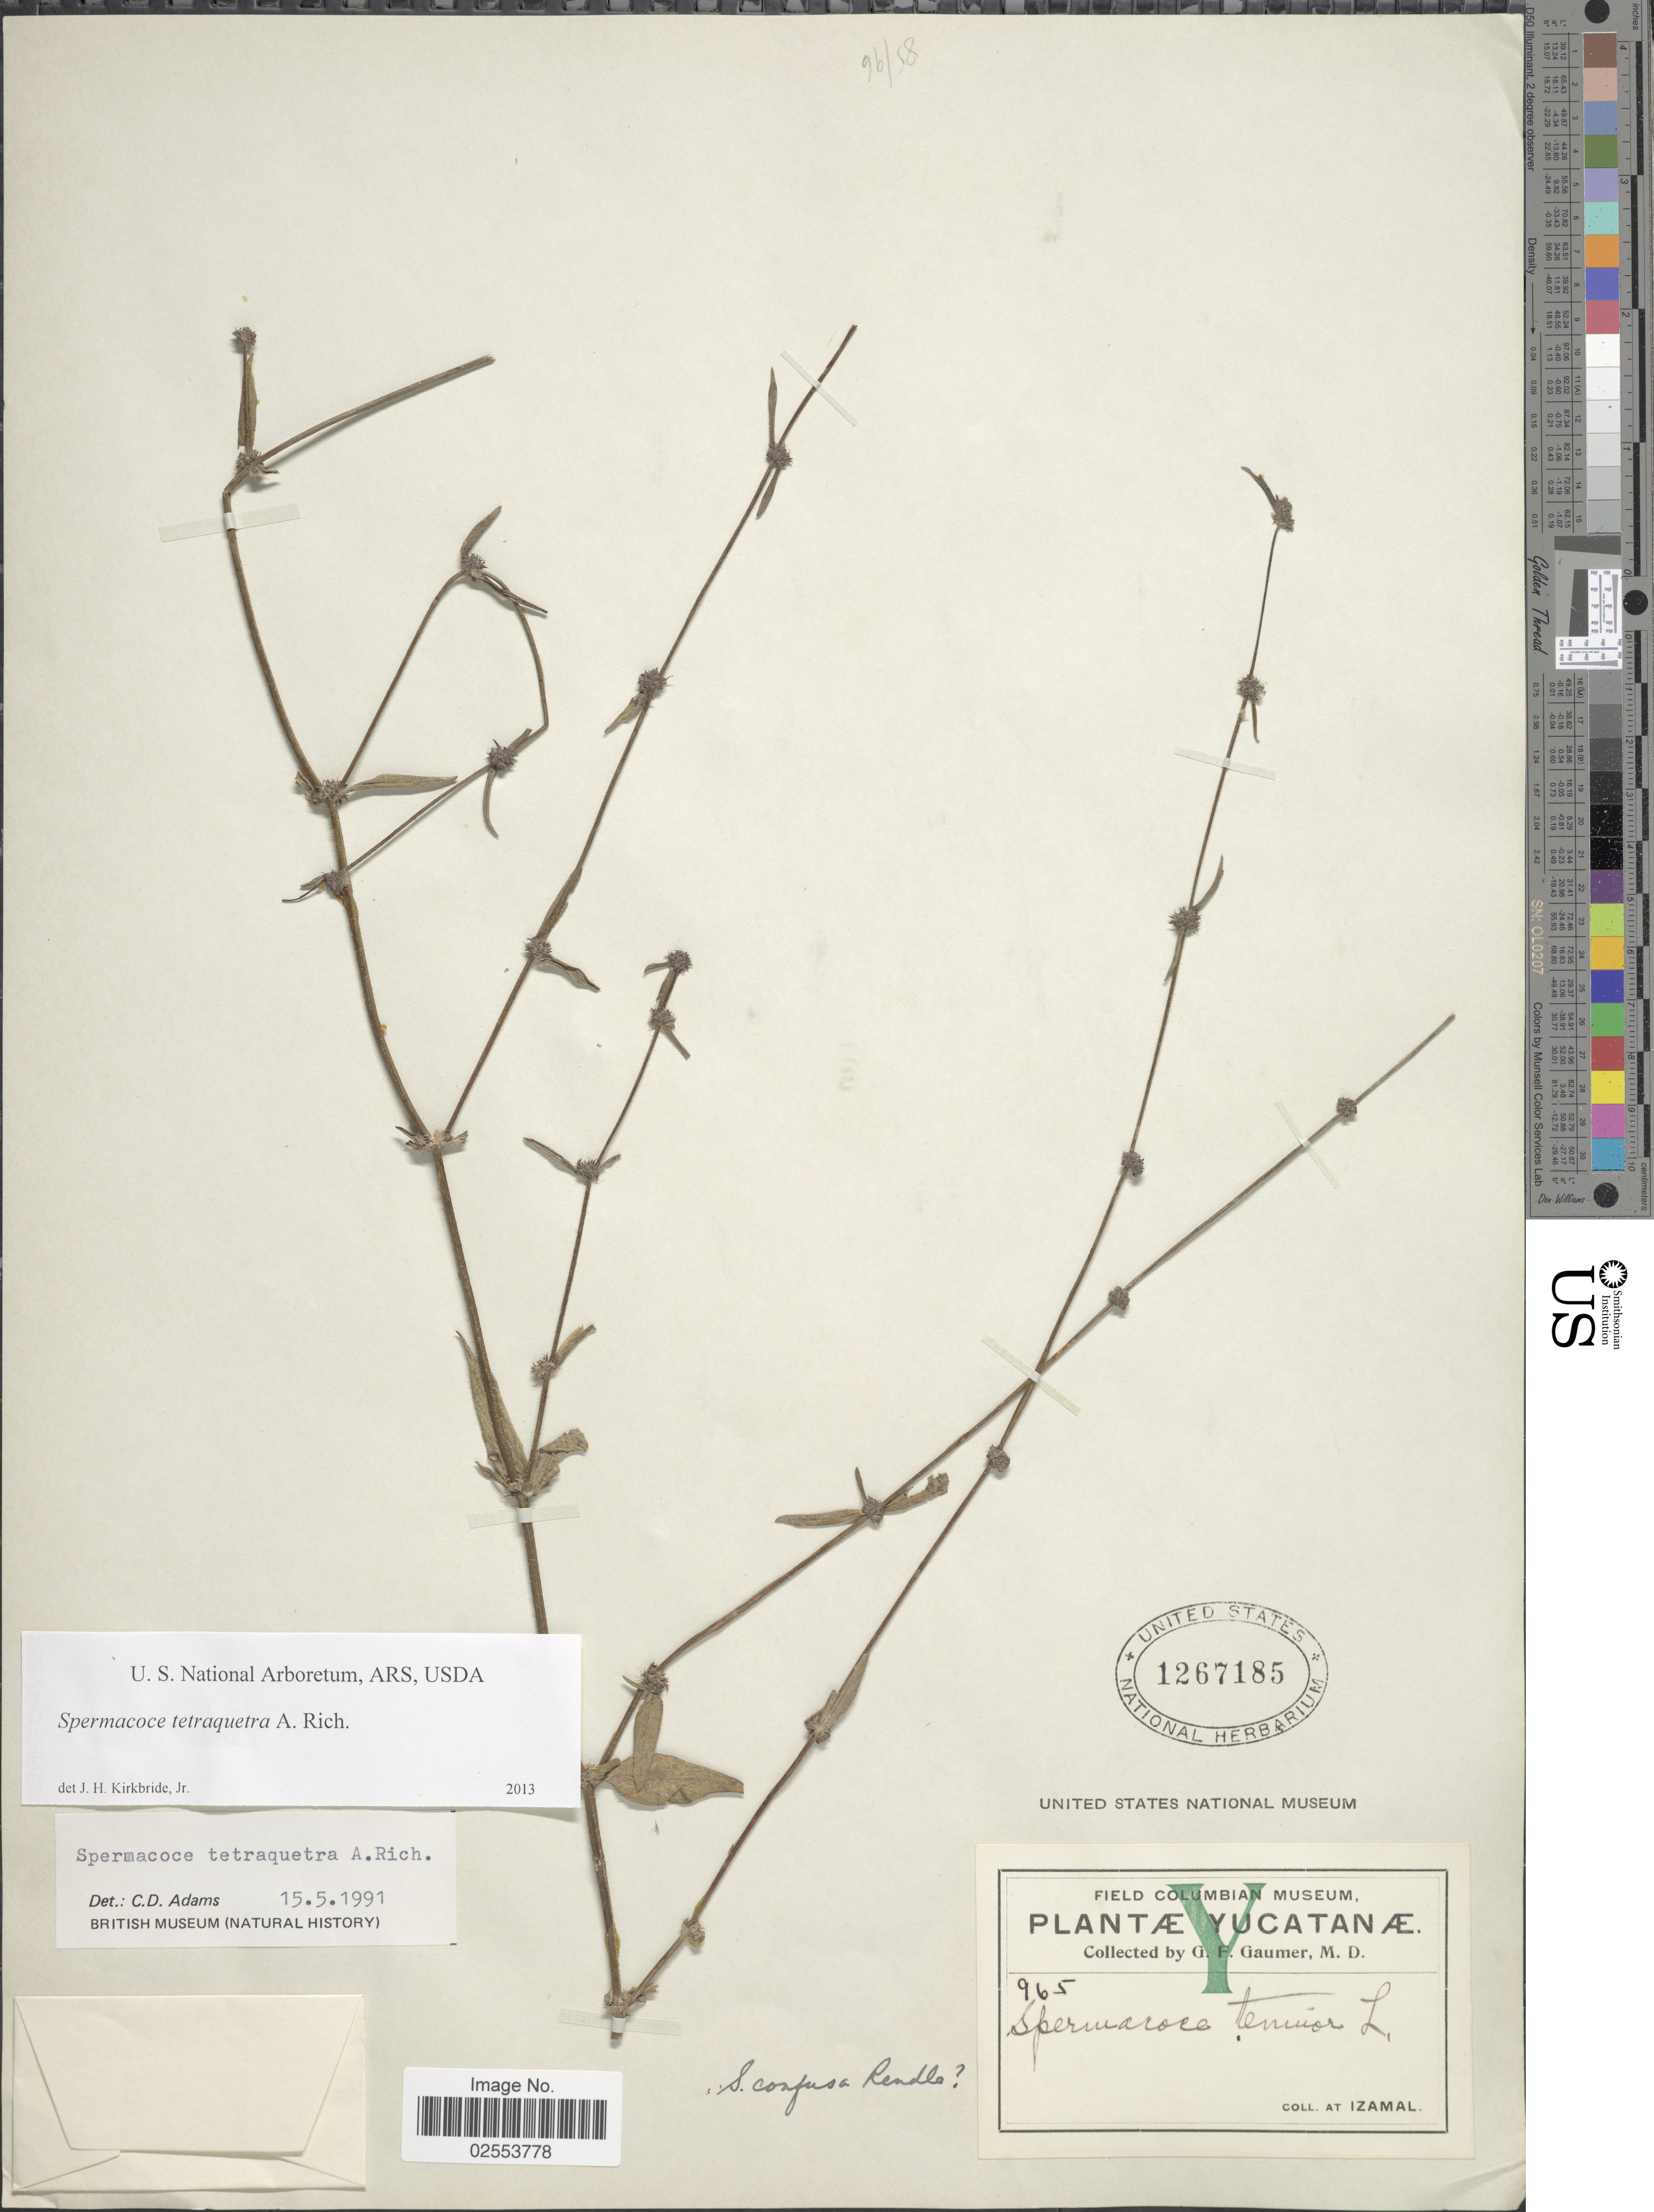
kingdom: Plantae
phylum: Tracheophyta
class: Magnoliopsida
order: Gentianales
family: Rubiaceae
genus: Spermacoce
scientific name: Spermacoce tetraquetra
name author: A. Rich.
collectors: G. F. Gaumer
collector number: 965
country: Mexico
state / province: Yucatán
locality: Yucatanae, at Izamal.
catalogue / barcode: US 1267185